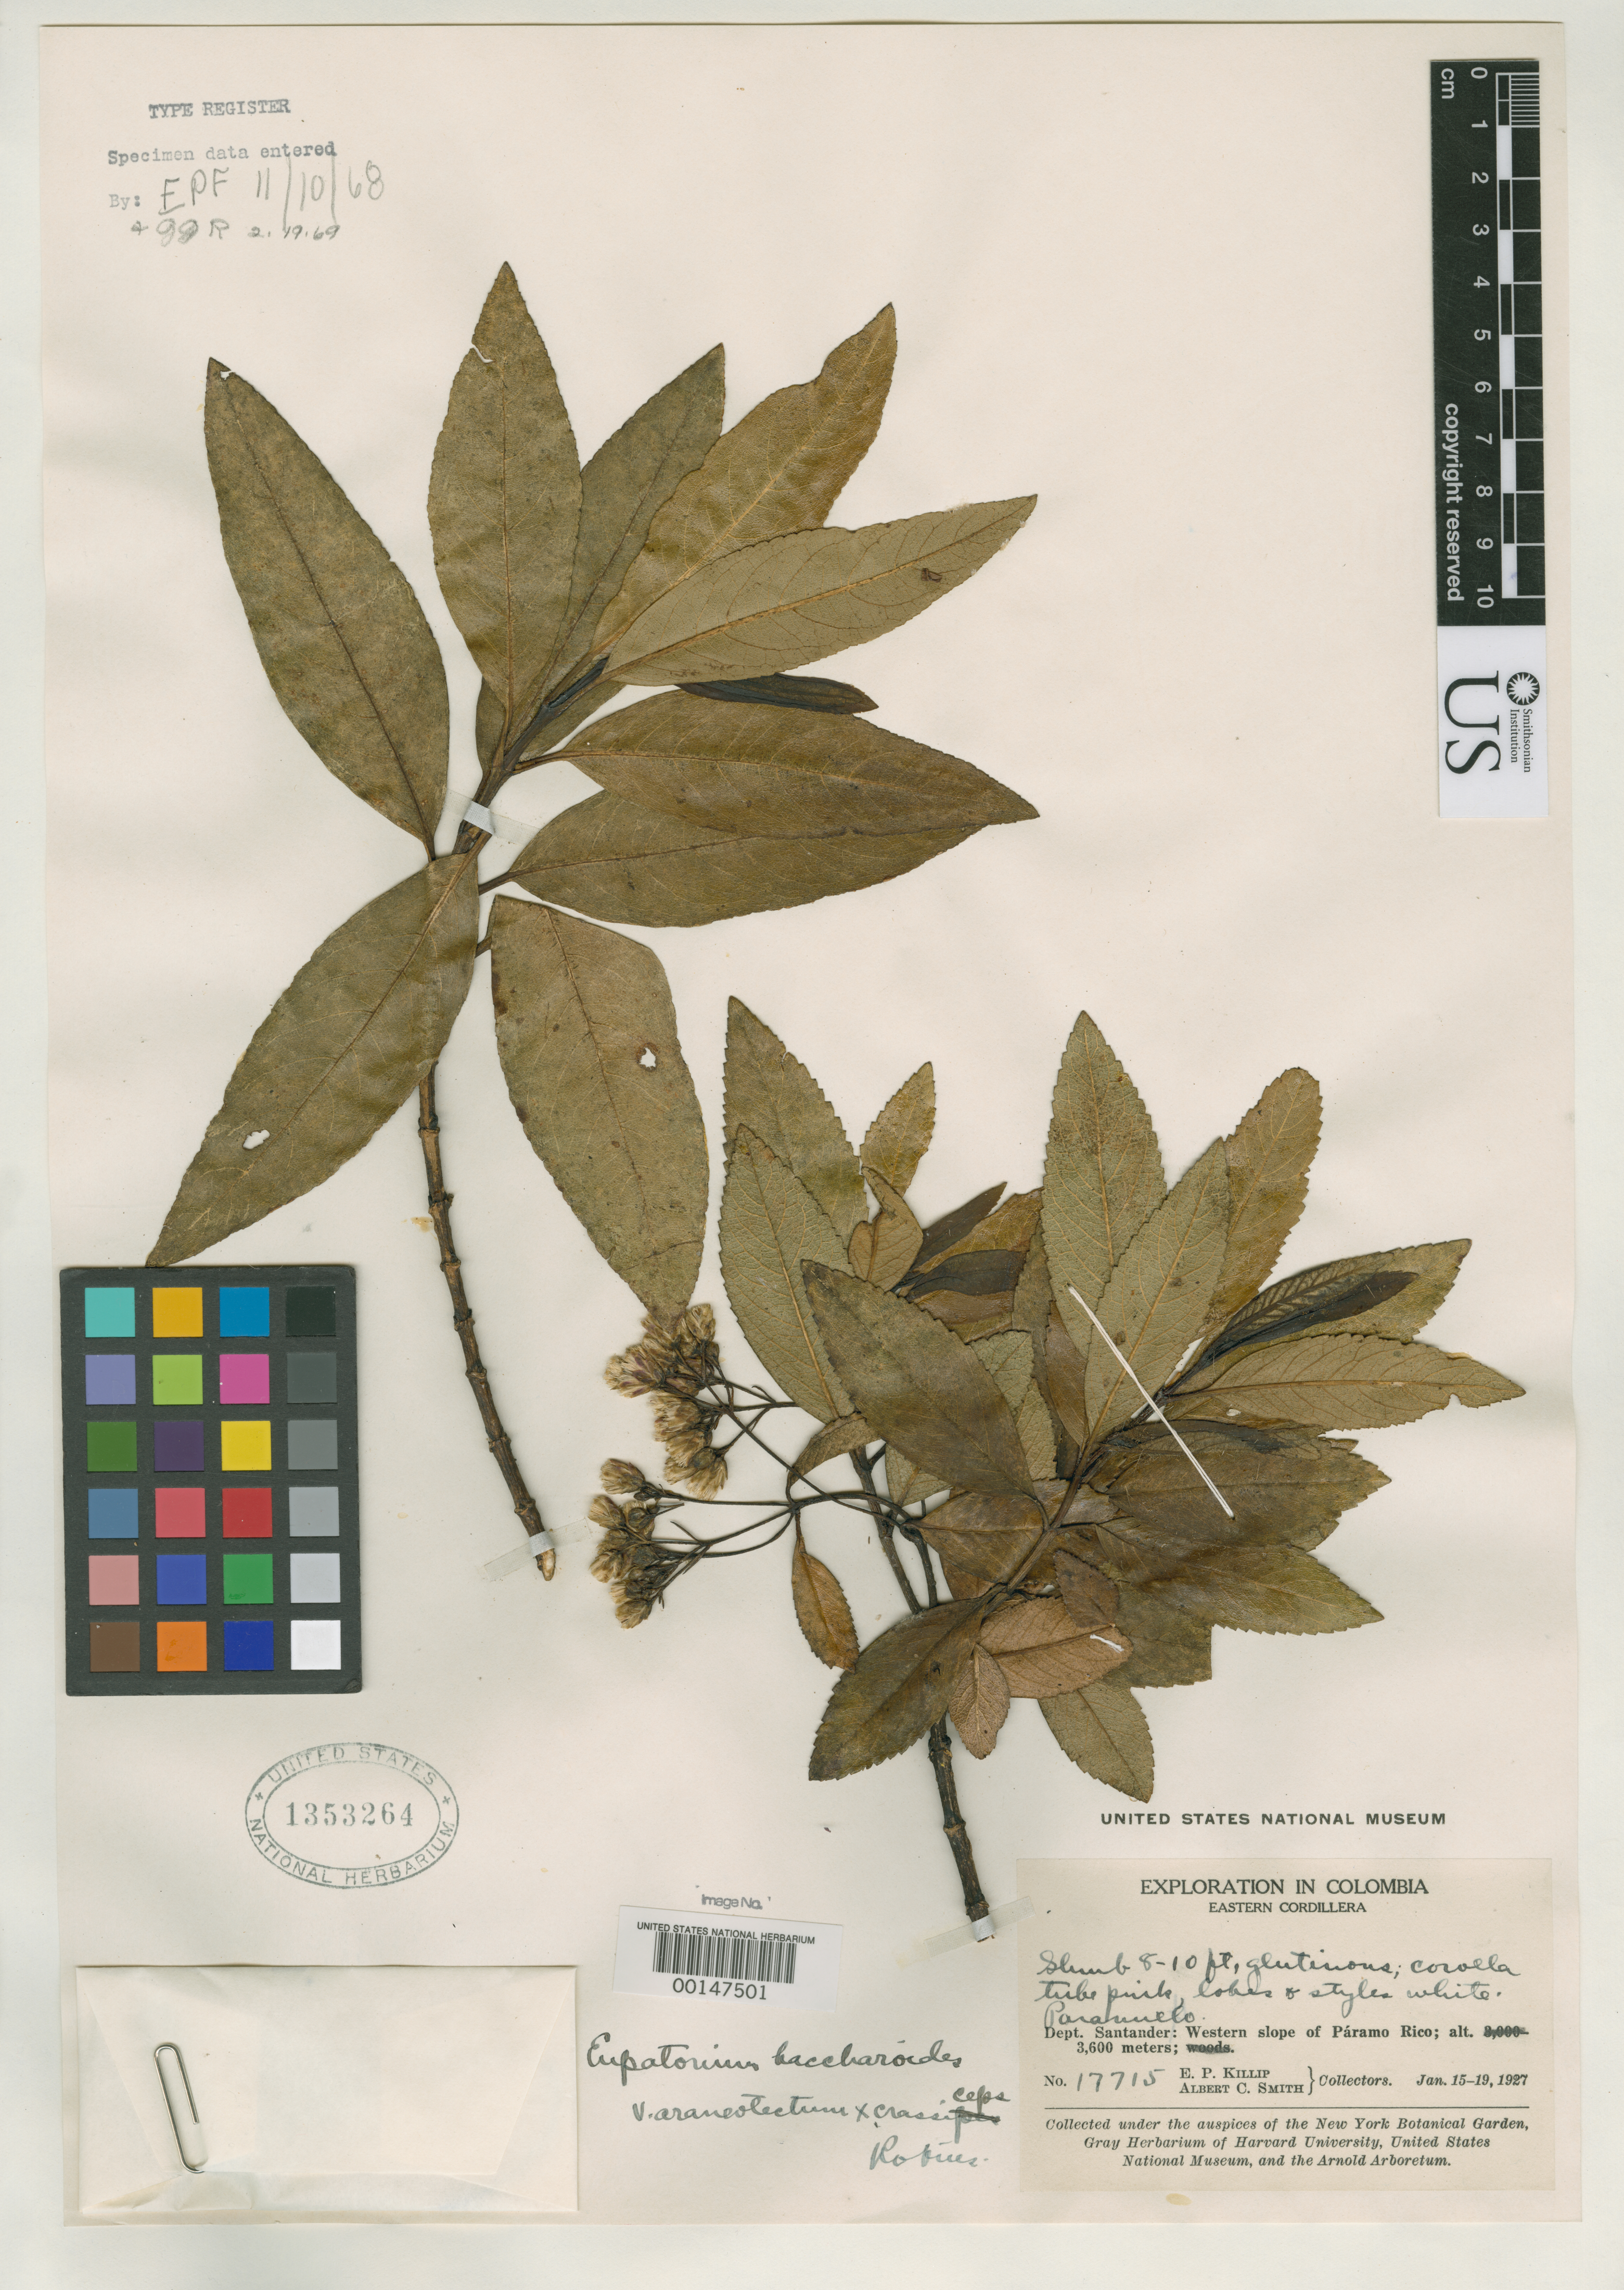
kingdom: Plantae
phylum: Tracheophyta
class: Magnoliopsida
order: Asterales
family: Asteraceae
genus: Eupatorium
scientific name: Eupatorium baccharoides var. araneotectum x E. crassiceps B.L. Rob.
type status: Isotype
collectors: E. P. Killip & A. C. Smith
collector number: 17715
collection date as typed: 15 Jan 1927 to 19 Jan 1927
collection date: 1927-01-15/1927-01-19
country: Colombia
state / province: Santander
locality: Western slope of Páramo Rico.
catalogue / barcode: US 1353264